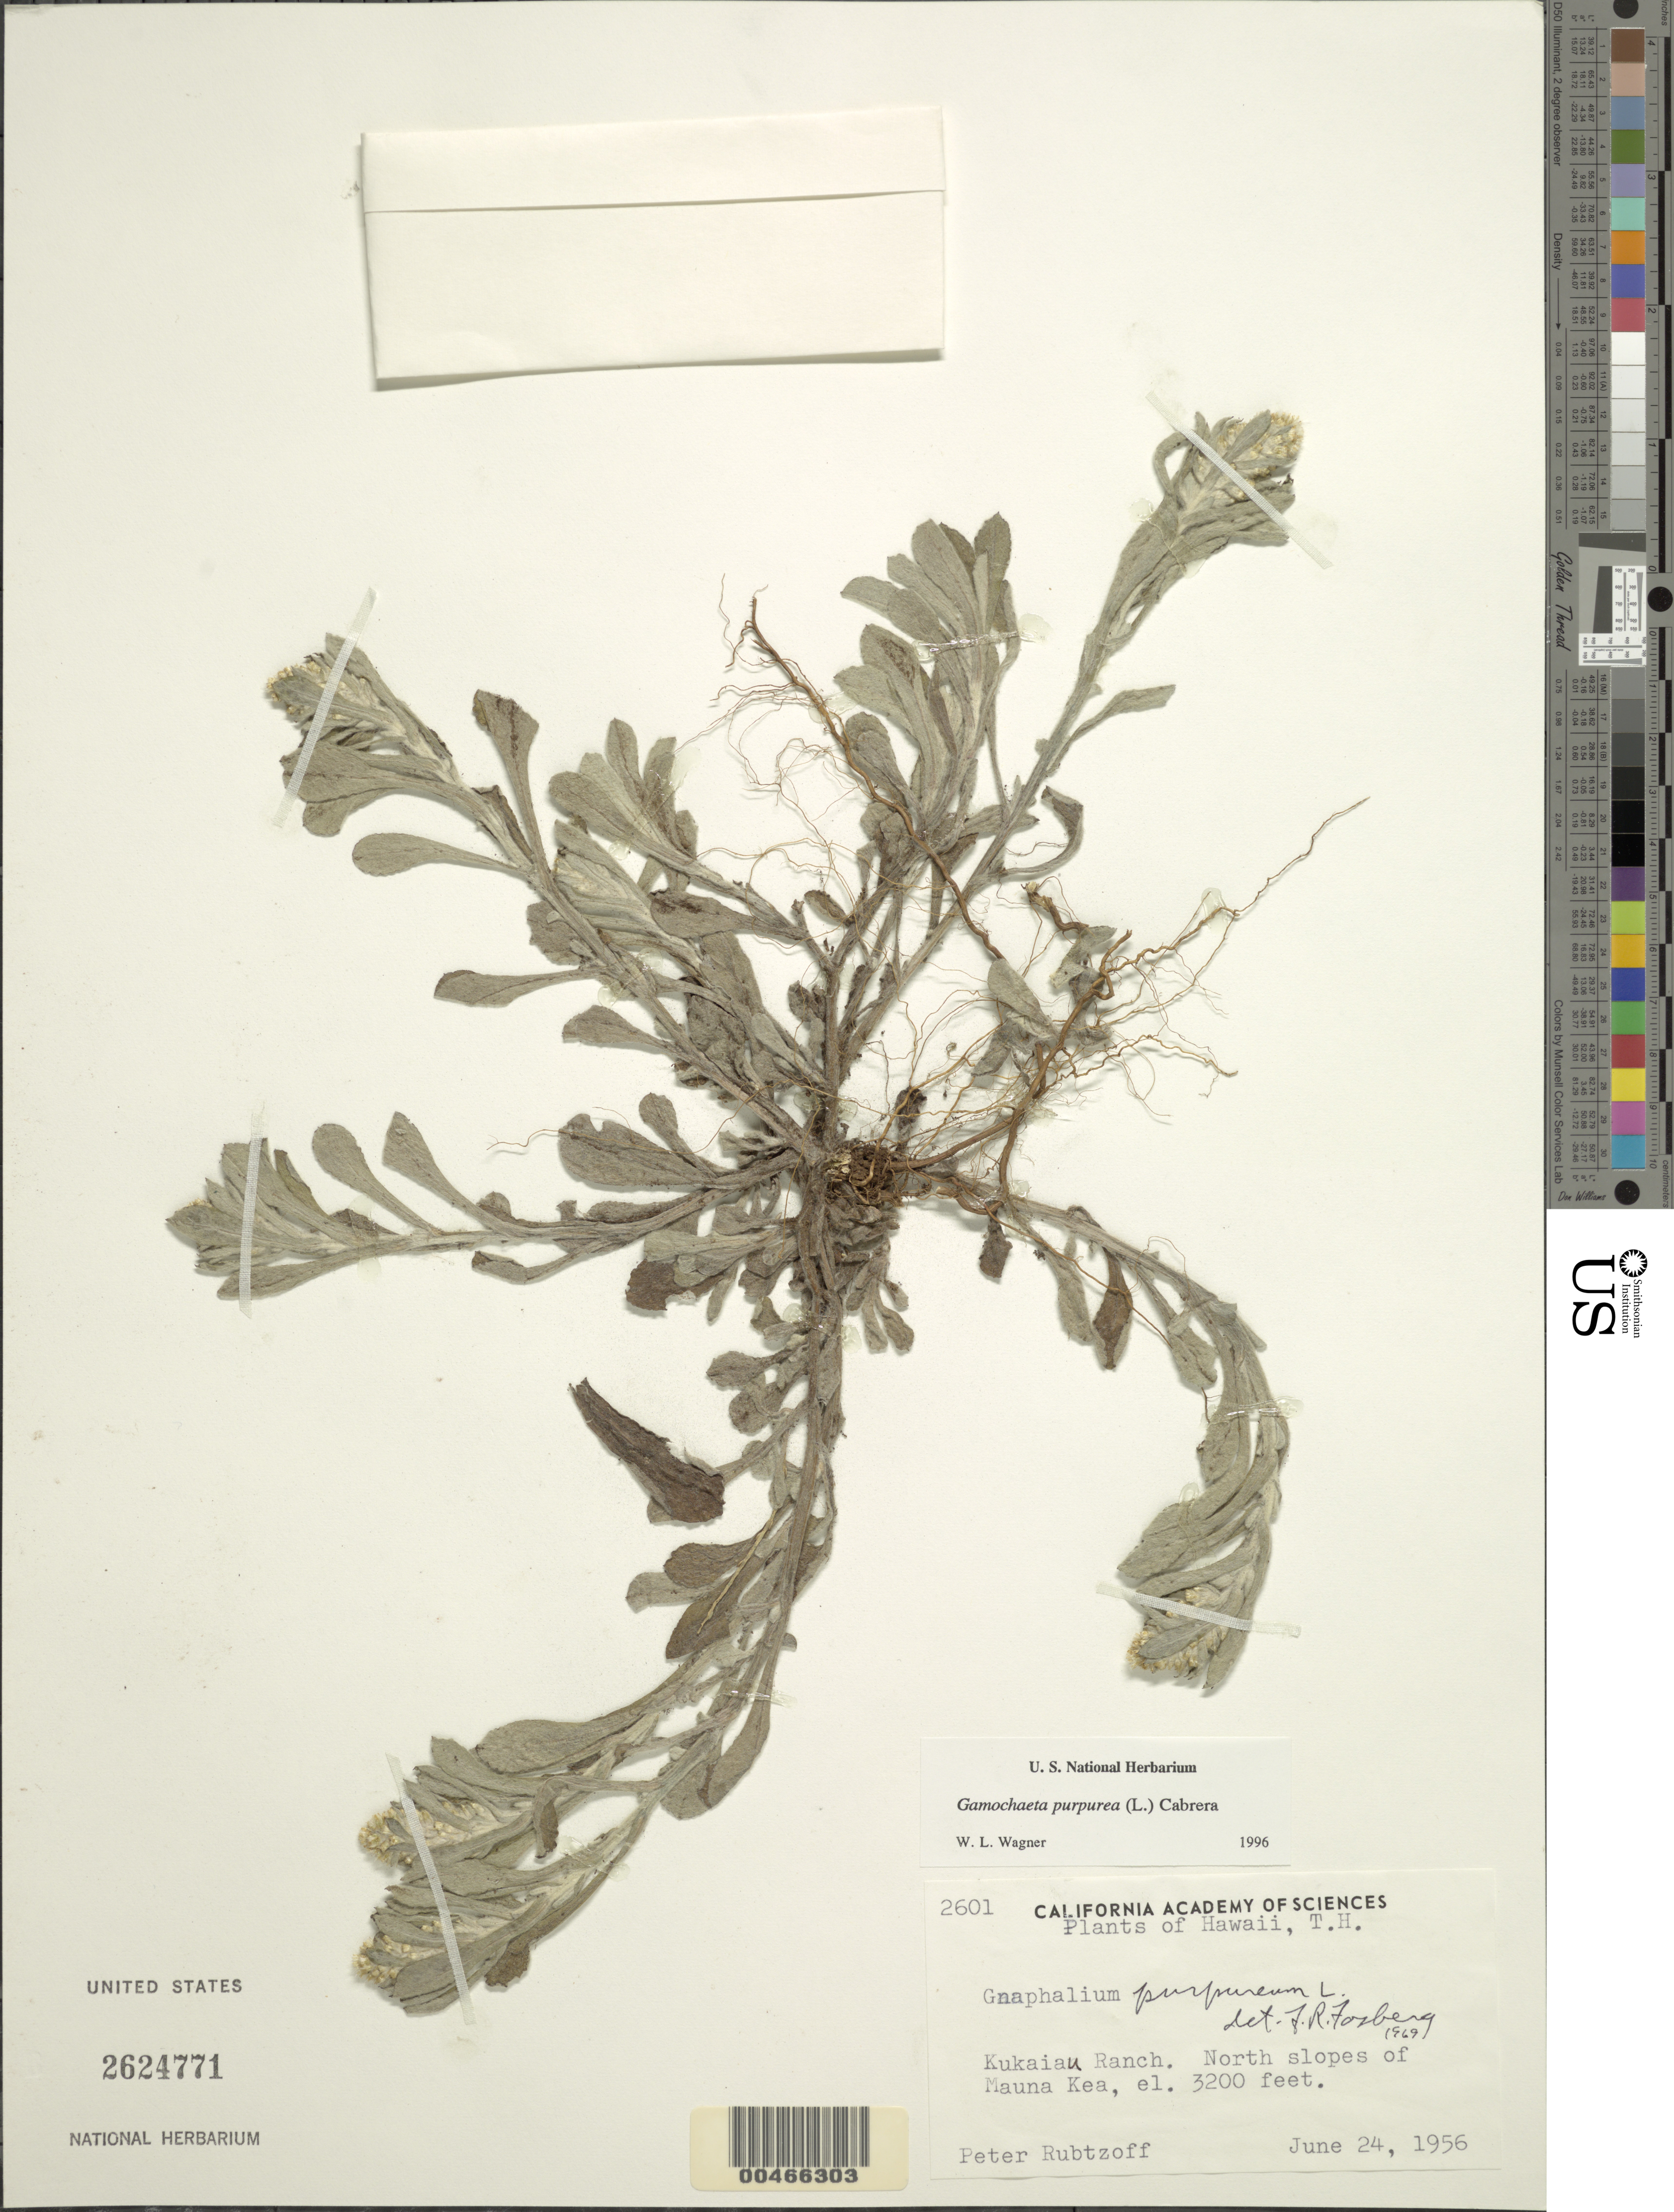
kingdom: Plantae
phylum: Tracheophyta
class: Magnoliopsida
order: Asterales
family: Asteraceae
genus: Gamochaeta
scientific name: Gamochaeta purpurea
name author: (L.) Cabrera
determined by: Wagner, W. L., (BOT), Smithsonian Institution - National Museum of Natural History (UNITED STATES)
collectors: P. Rubtzoff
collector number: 2601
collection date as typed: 24 Jun 1956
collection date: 1956-06-24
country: United States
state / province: Hawaii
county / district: Hawaii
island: Hawaii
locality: Kukaiau Ranch. N slopes of Mauna Kea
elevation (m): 975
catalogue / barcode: US 2624771